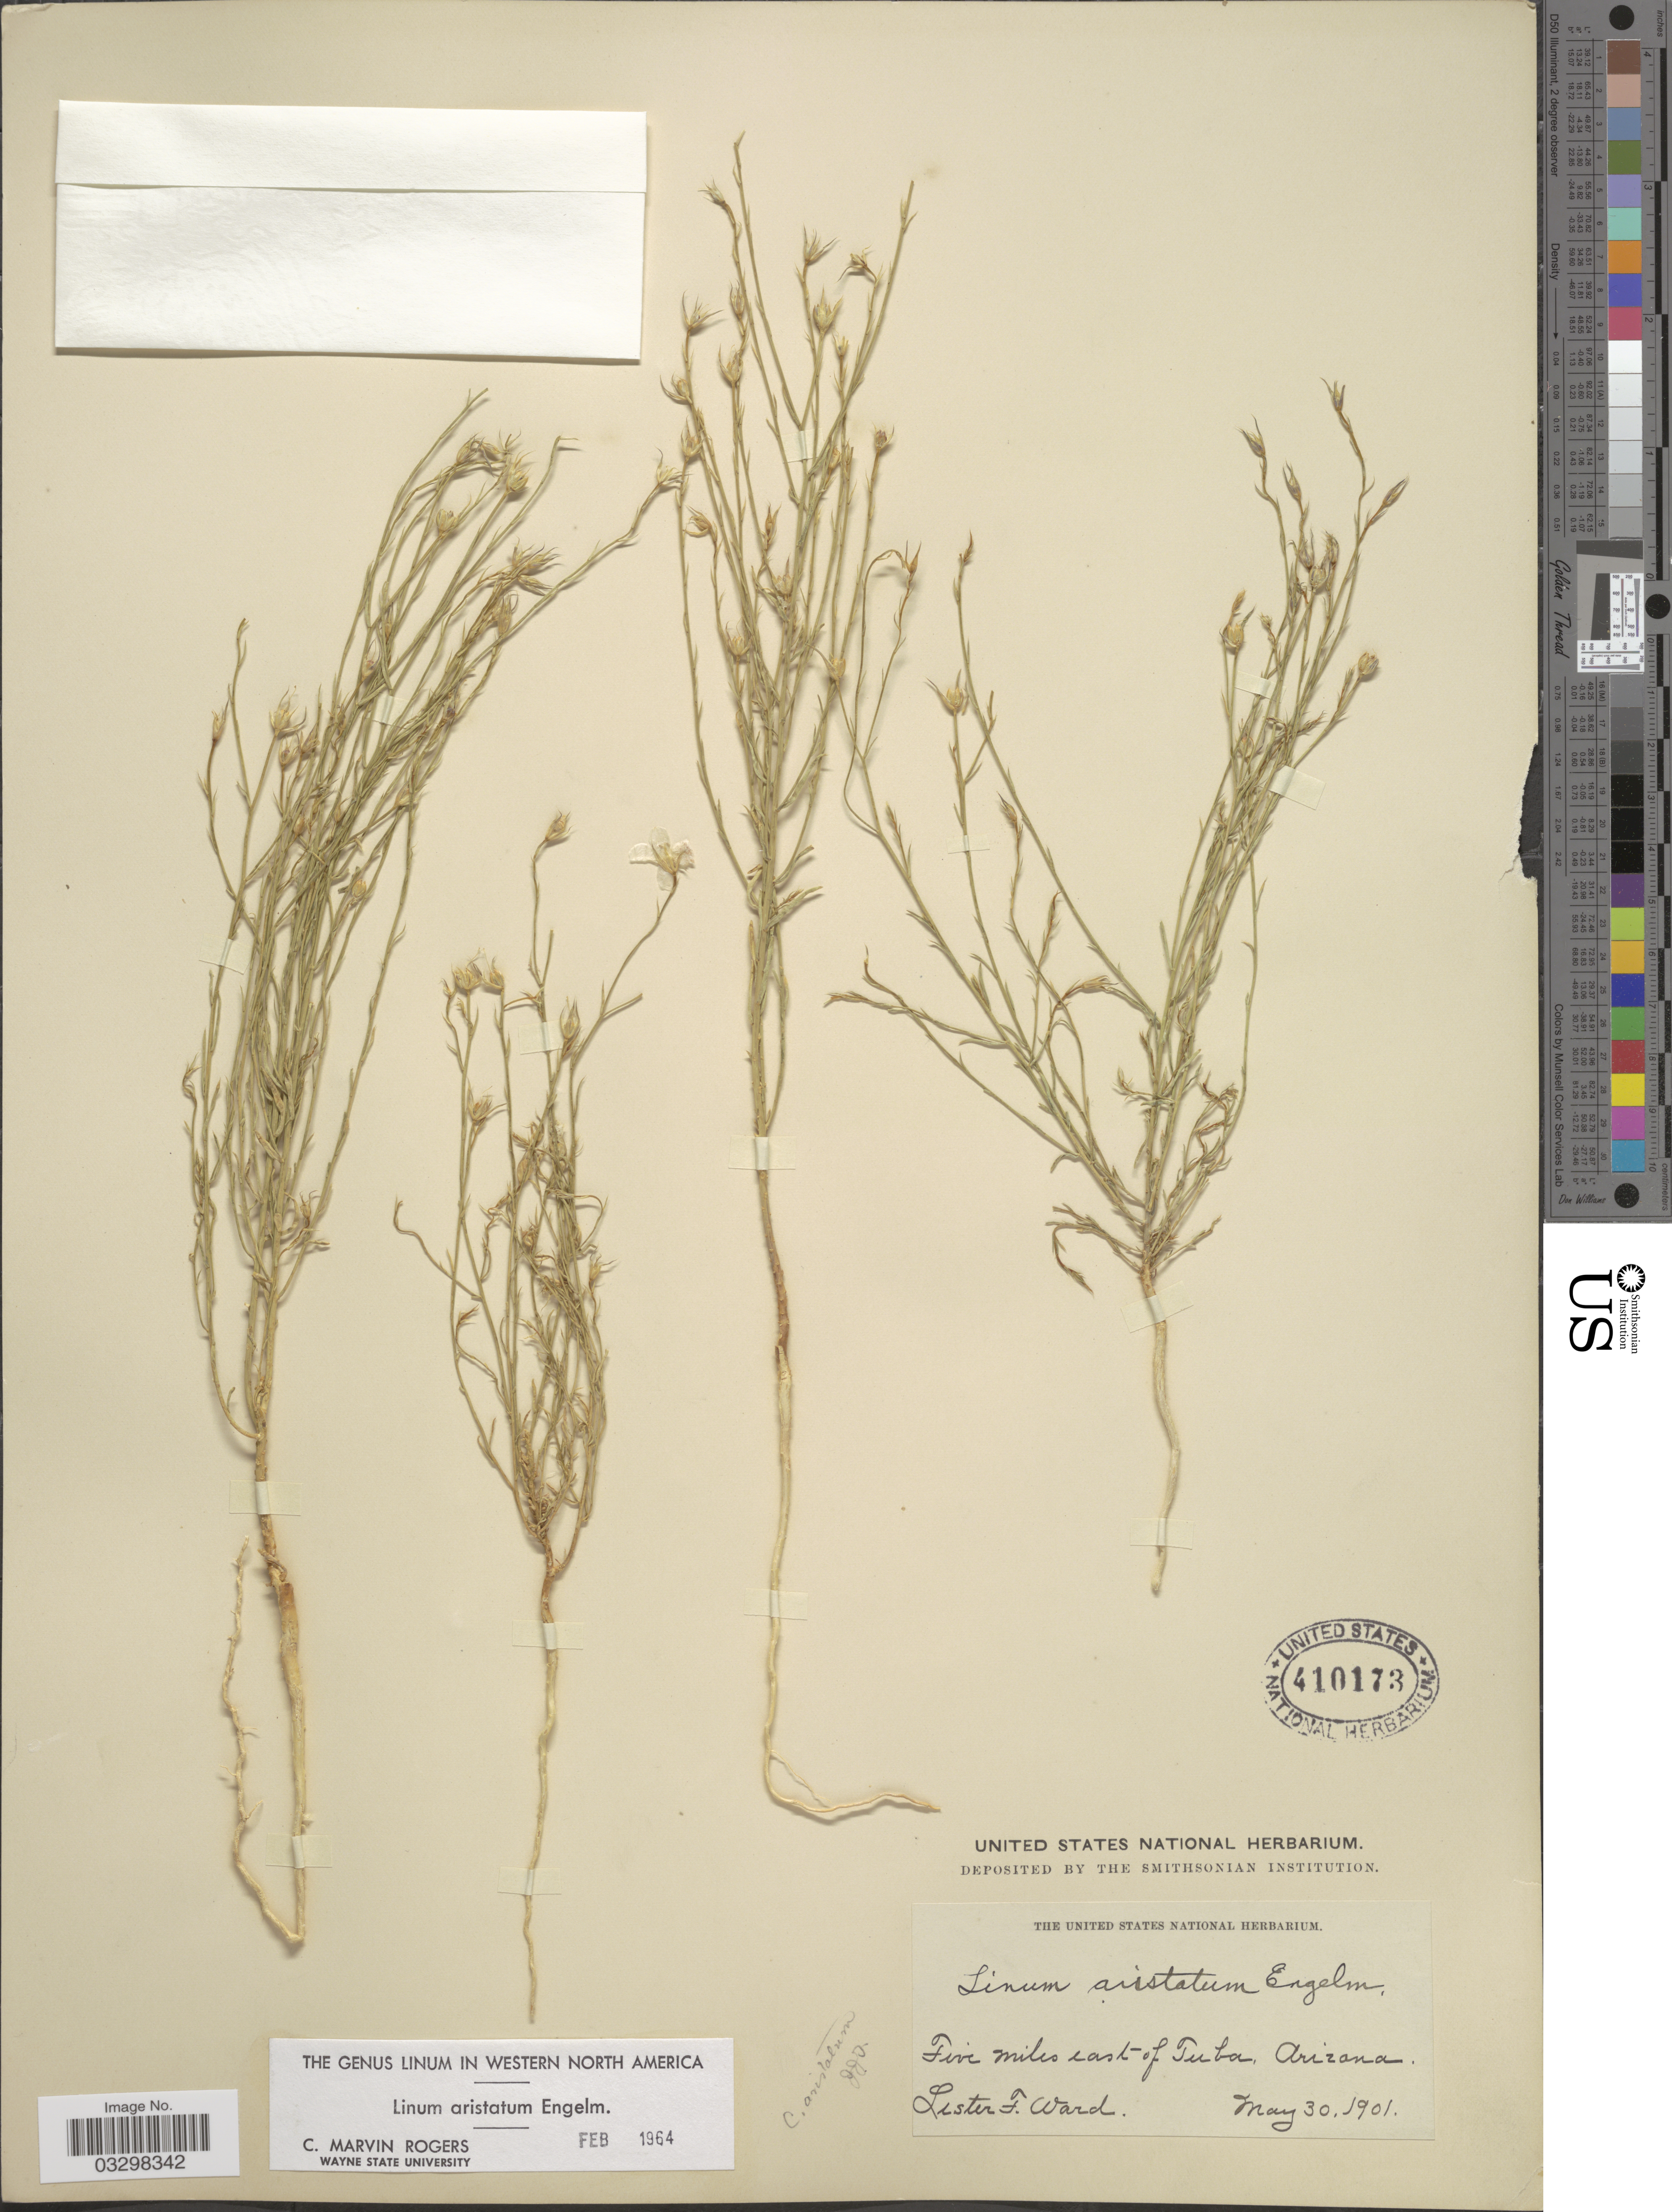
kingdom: Plantae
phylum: Tracheophyta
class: Magnoliopsida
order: Malpighiales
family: Linaceae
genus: Linum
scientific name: Linum aristatum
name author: Engelm.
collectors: L. F. Ward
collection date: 1901-05-30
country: United States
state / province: Arizona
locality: Five miles east of Tuba.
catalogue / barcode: US 410173